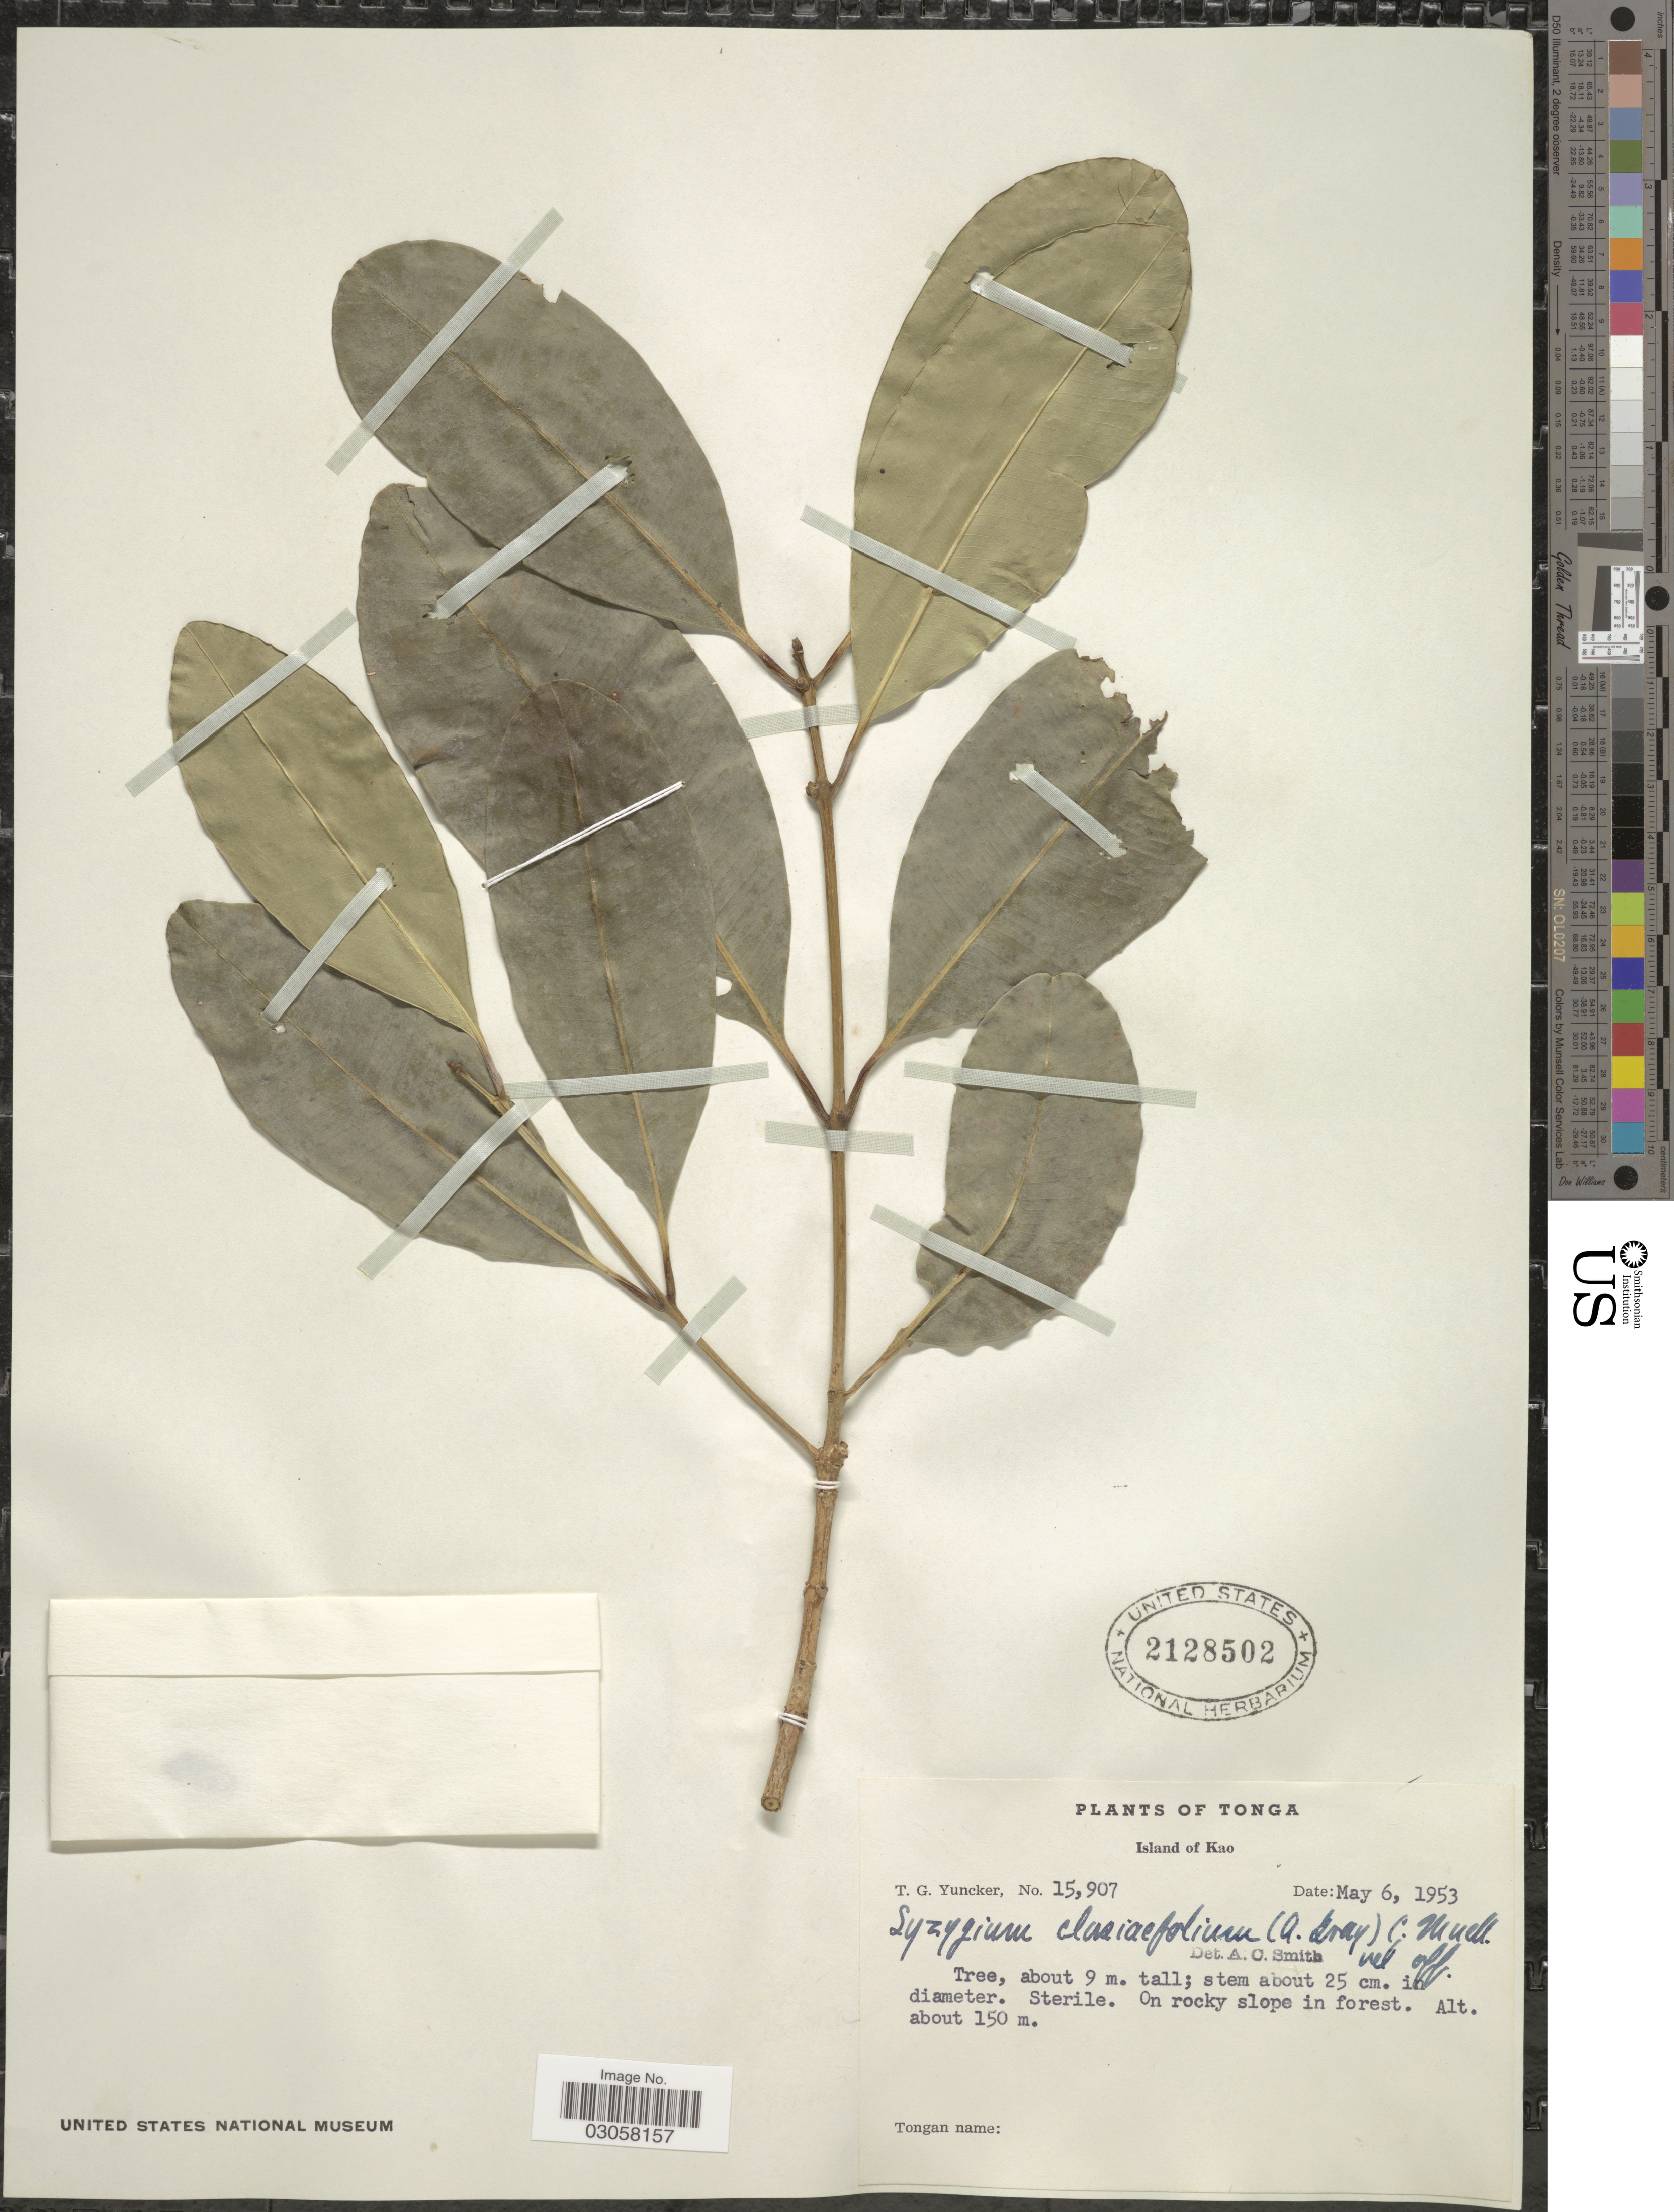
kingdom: Plantae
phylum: Tracheophyta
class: Magnoliopsida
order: Myrtales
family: Myrtaceae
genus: Syzygium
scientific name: Syzygium clusiifolium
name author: (A. Gray) Müll. Stuttg.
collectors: T. G. Yuncker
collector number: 15907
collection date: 1953-05-06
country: Tonga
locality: Island of Kao.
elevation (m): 150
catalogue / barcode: US 2128502